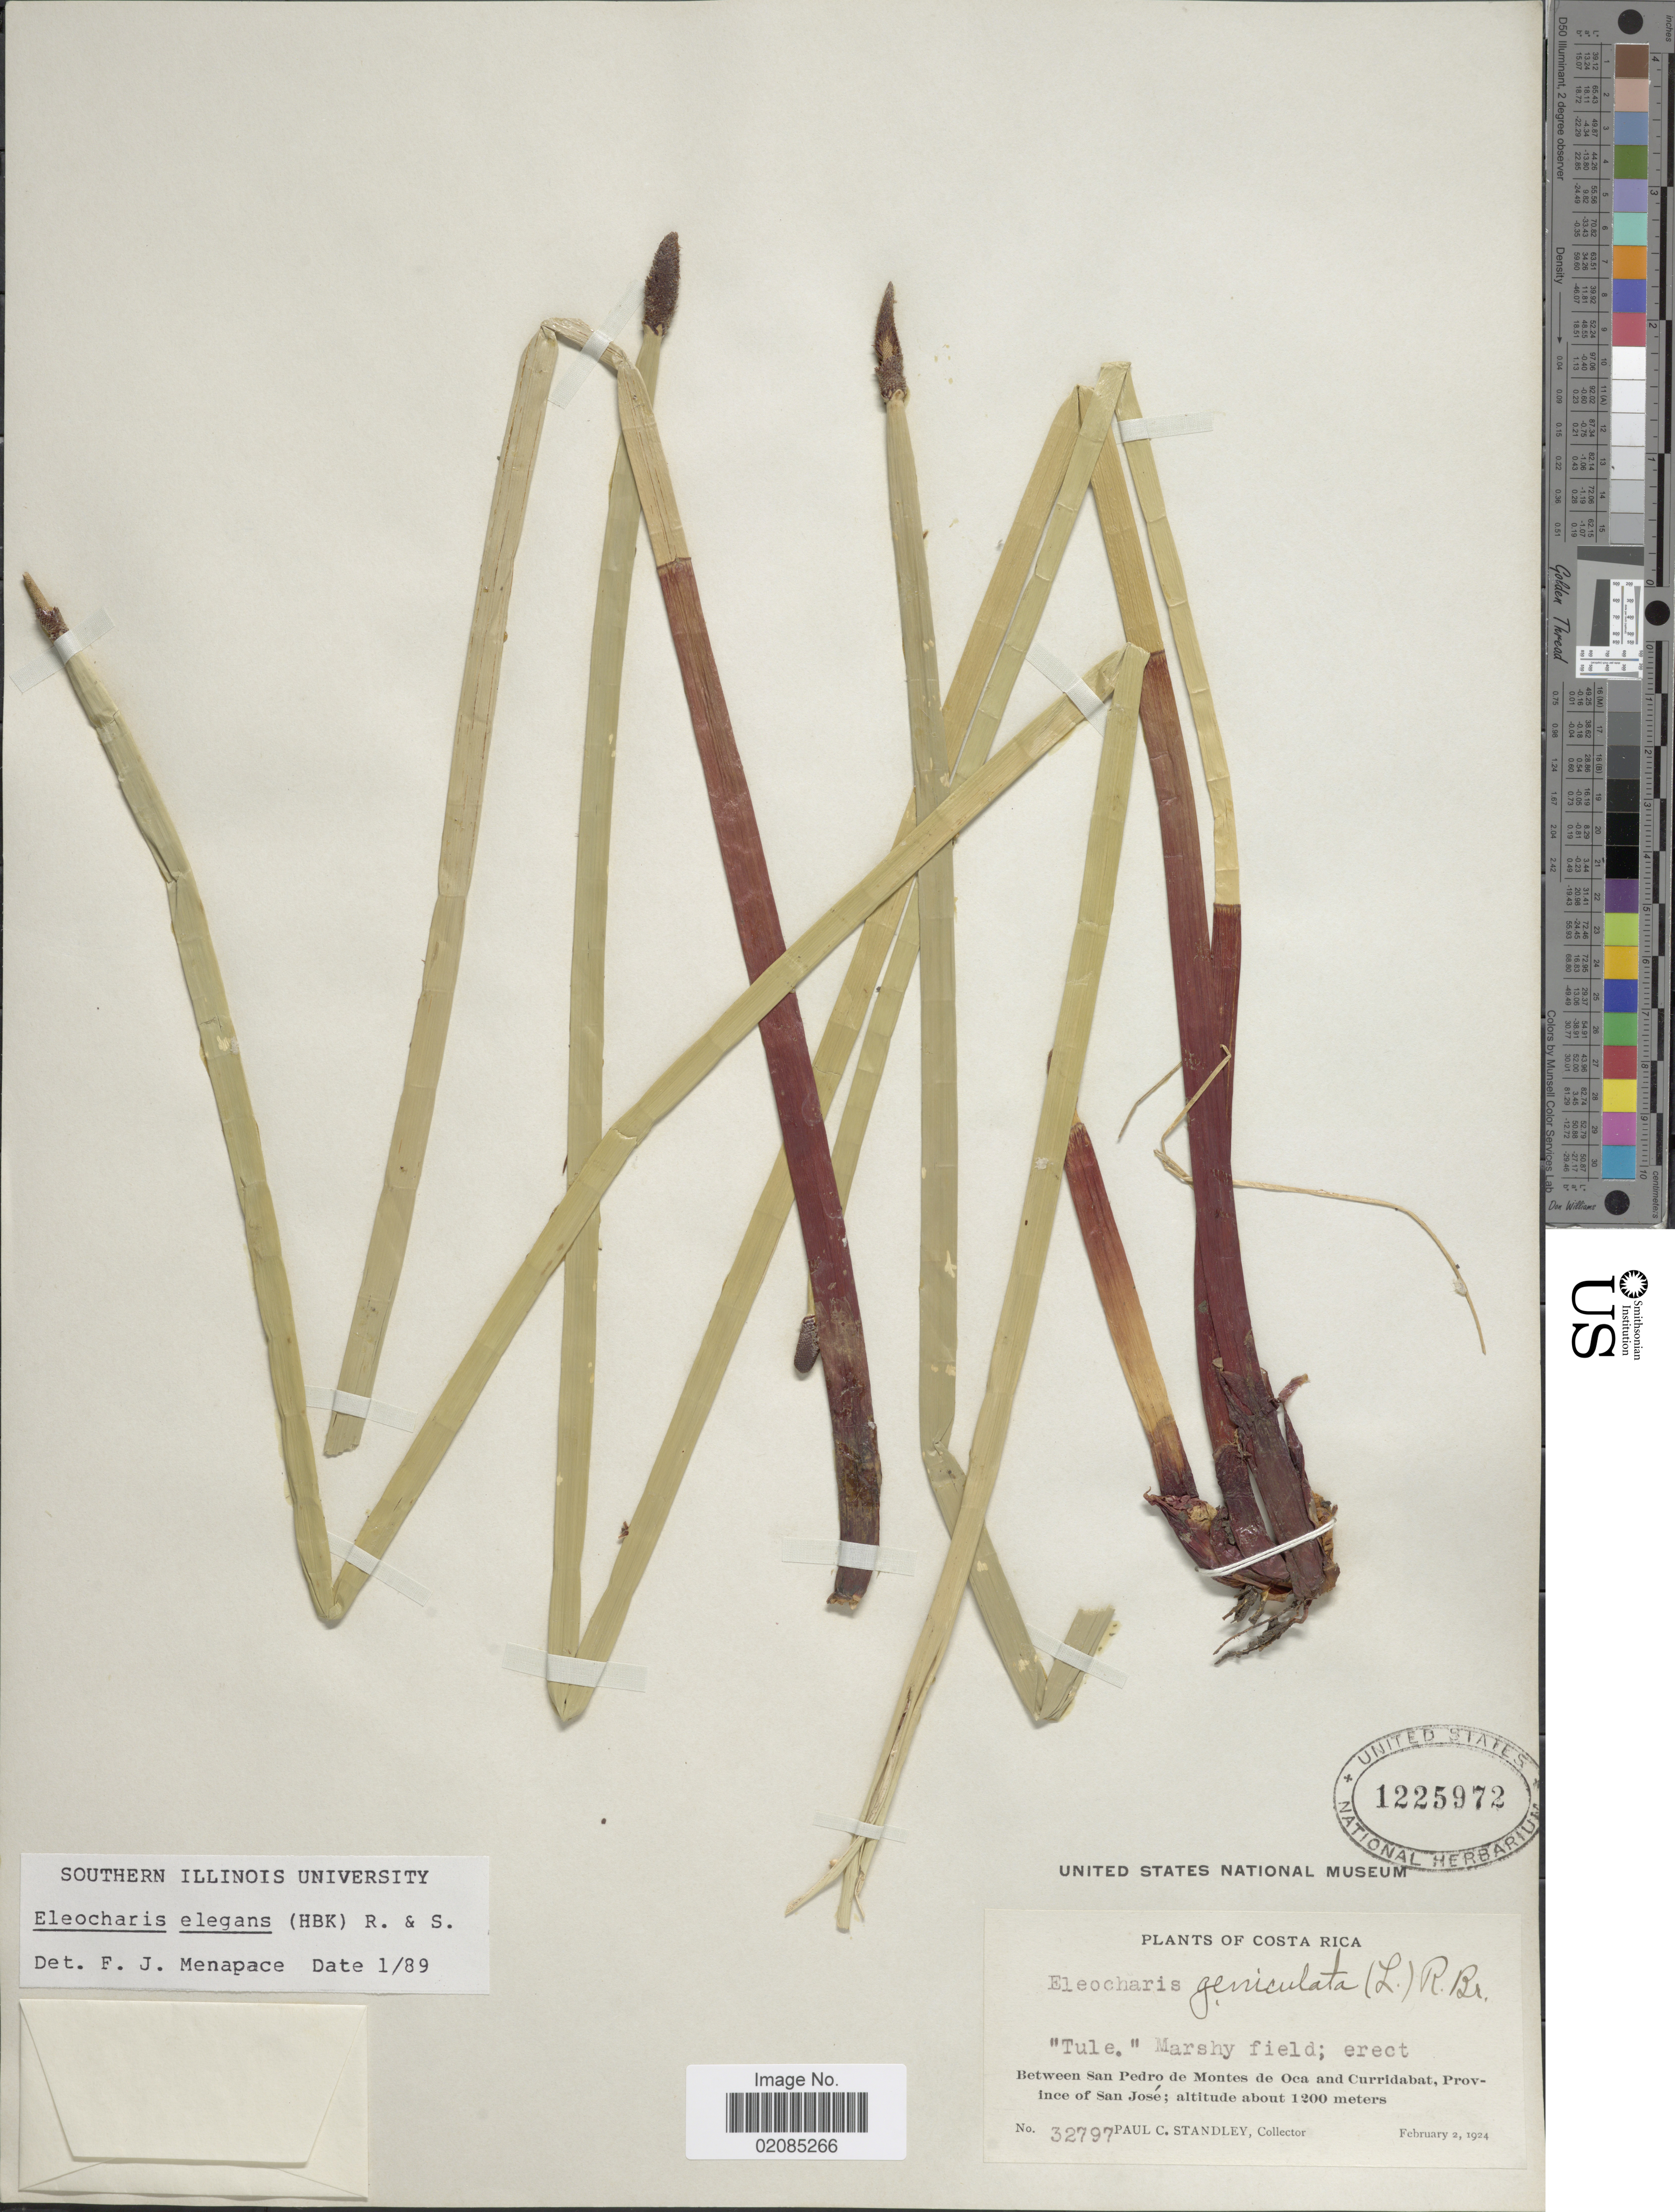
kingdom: Plantae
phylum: Tracheophyta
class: Liliopsida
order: Poales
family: Cyperaceae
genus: Eleocharis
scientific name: Eleocharis elegans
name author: (Kunth) Roem. & Schult.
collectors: P. C. Standley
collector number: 32797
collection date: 1924-02-02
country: Costa Rica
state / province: San José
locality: Between San Pedro de Montes de Oca and Curridabat, Province of San Jose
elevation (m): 1200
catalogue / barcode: US 1225972